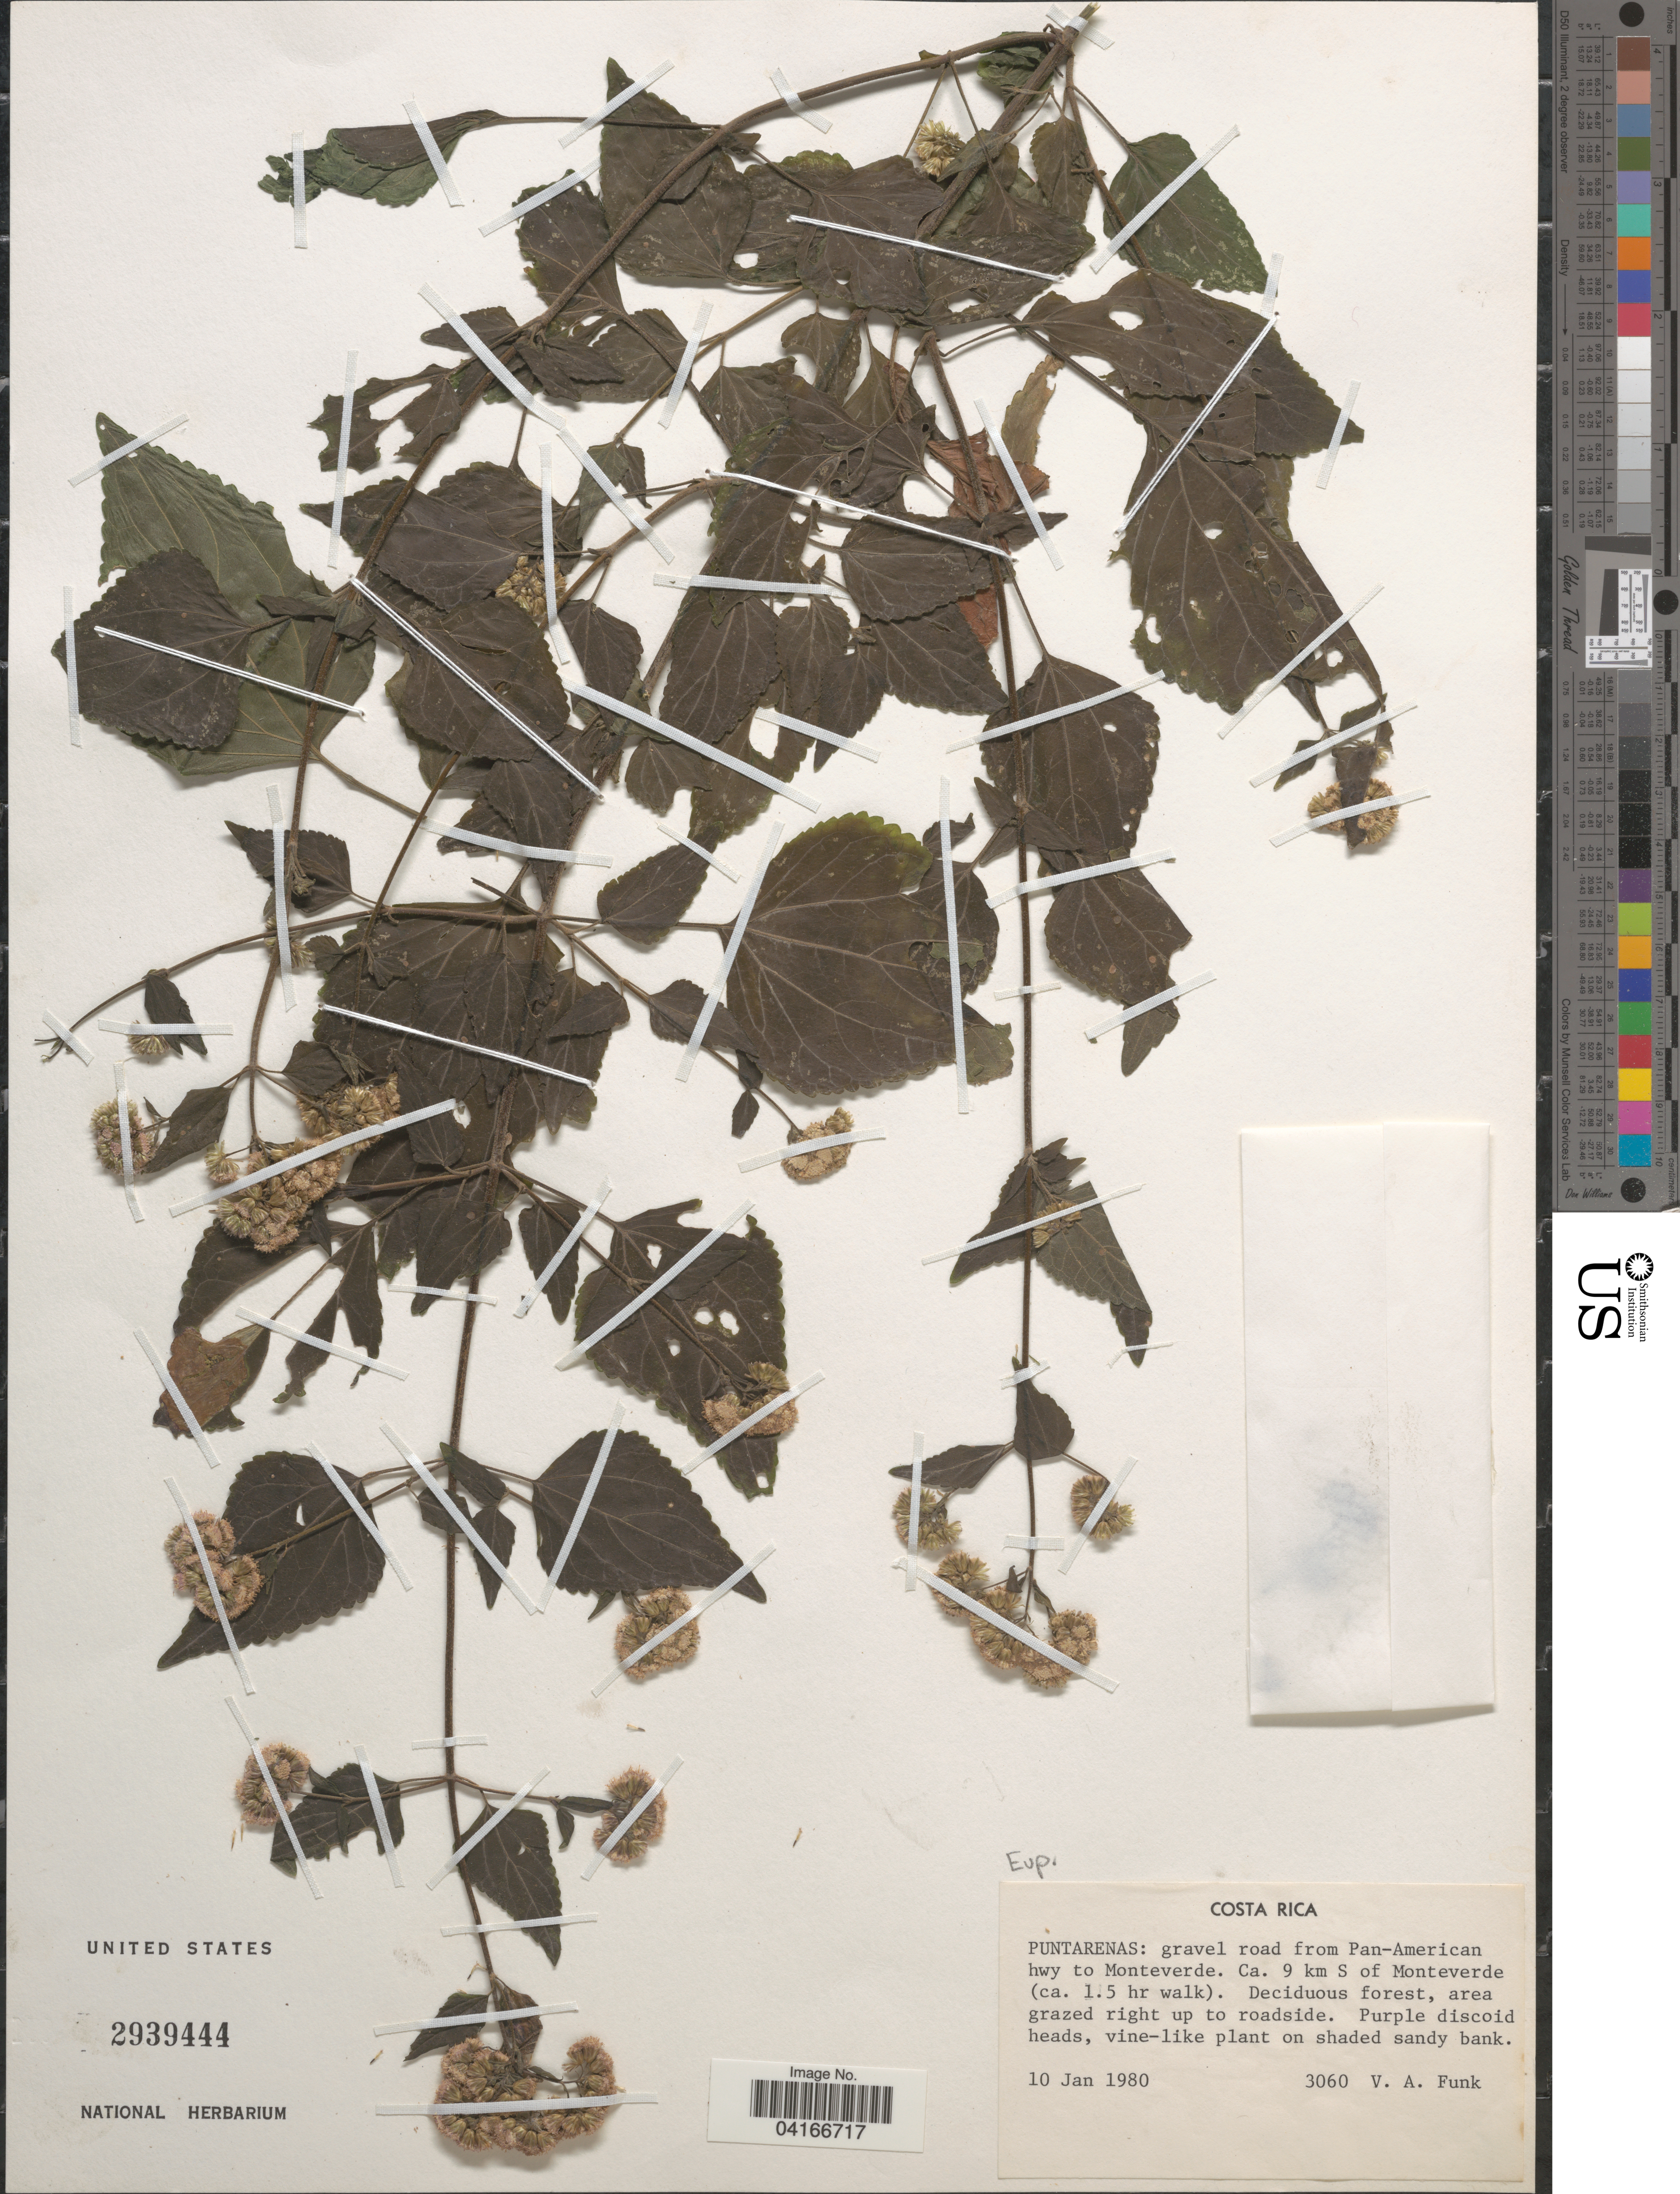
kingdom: Plantae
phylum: Tracheophyta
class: Magnoliopsida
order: Asterales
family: Asteraceae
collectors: V. Funk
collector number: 3060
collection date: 1980-01-10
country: Costa Rica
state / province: Puntarenas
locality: Gravel road from Pan-American hwy to Monteverde. Ca. 9 km S of Monteverde (ca. 1.5 hr walk).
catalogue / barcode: US 2939444